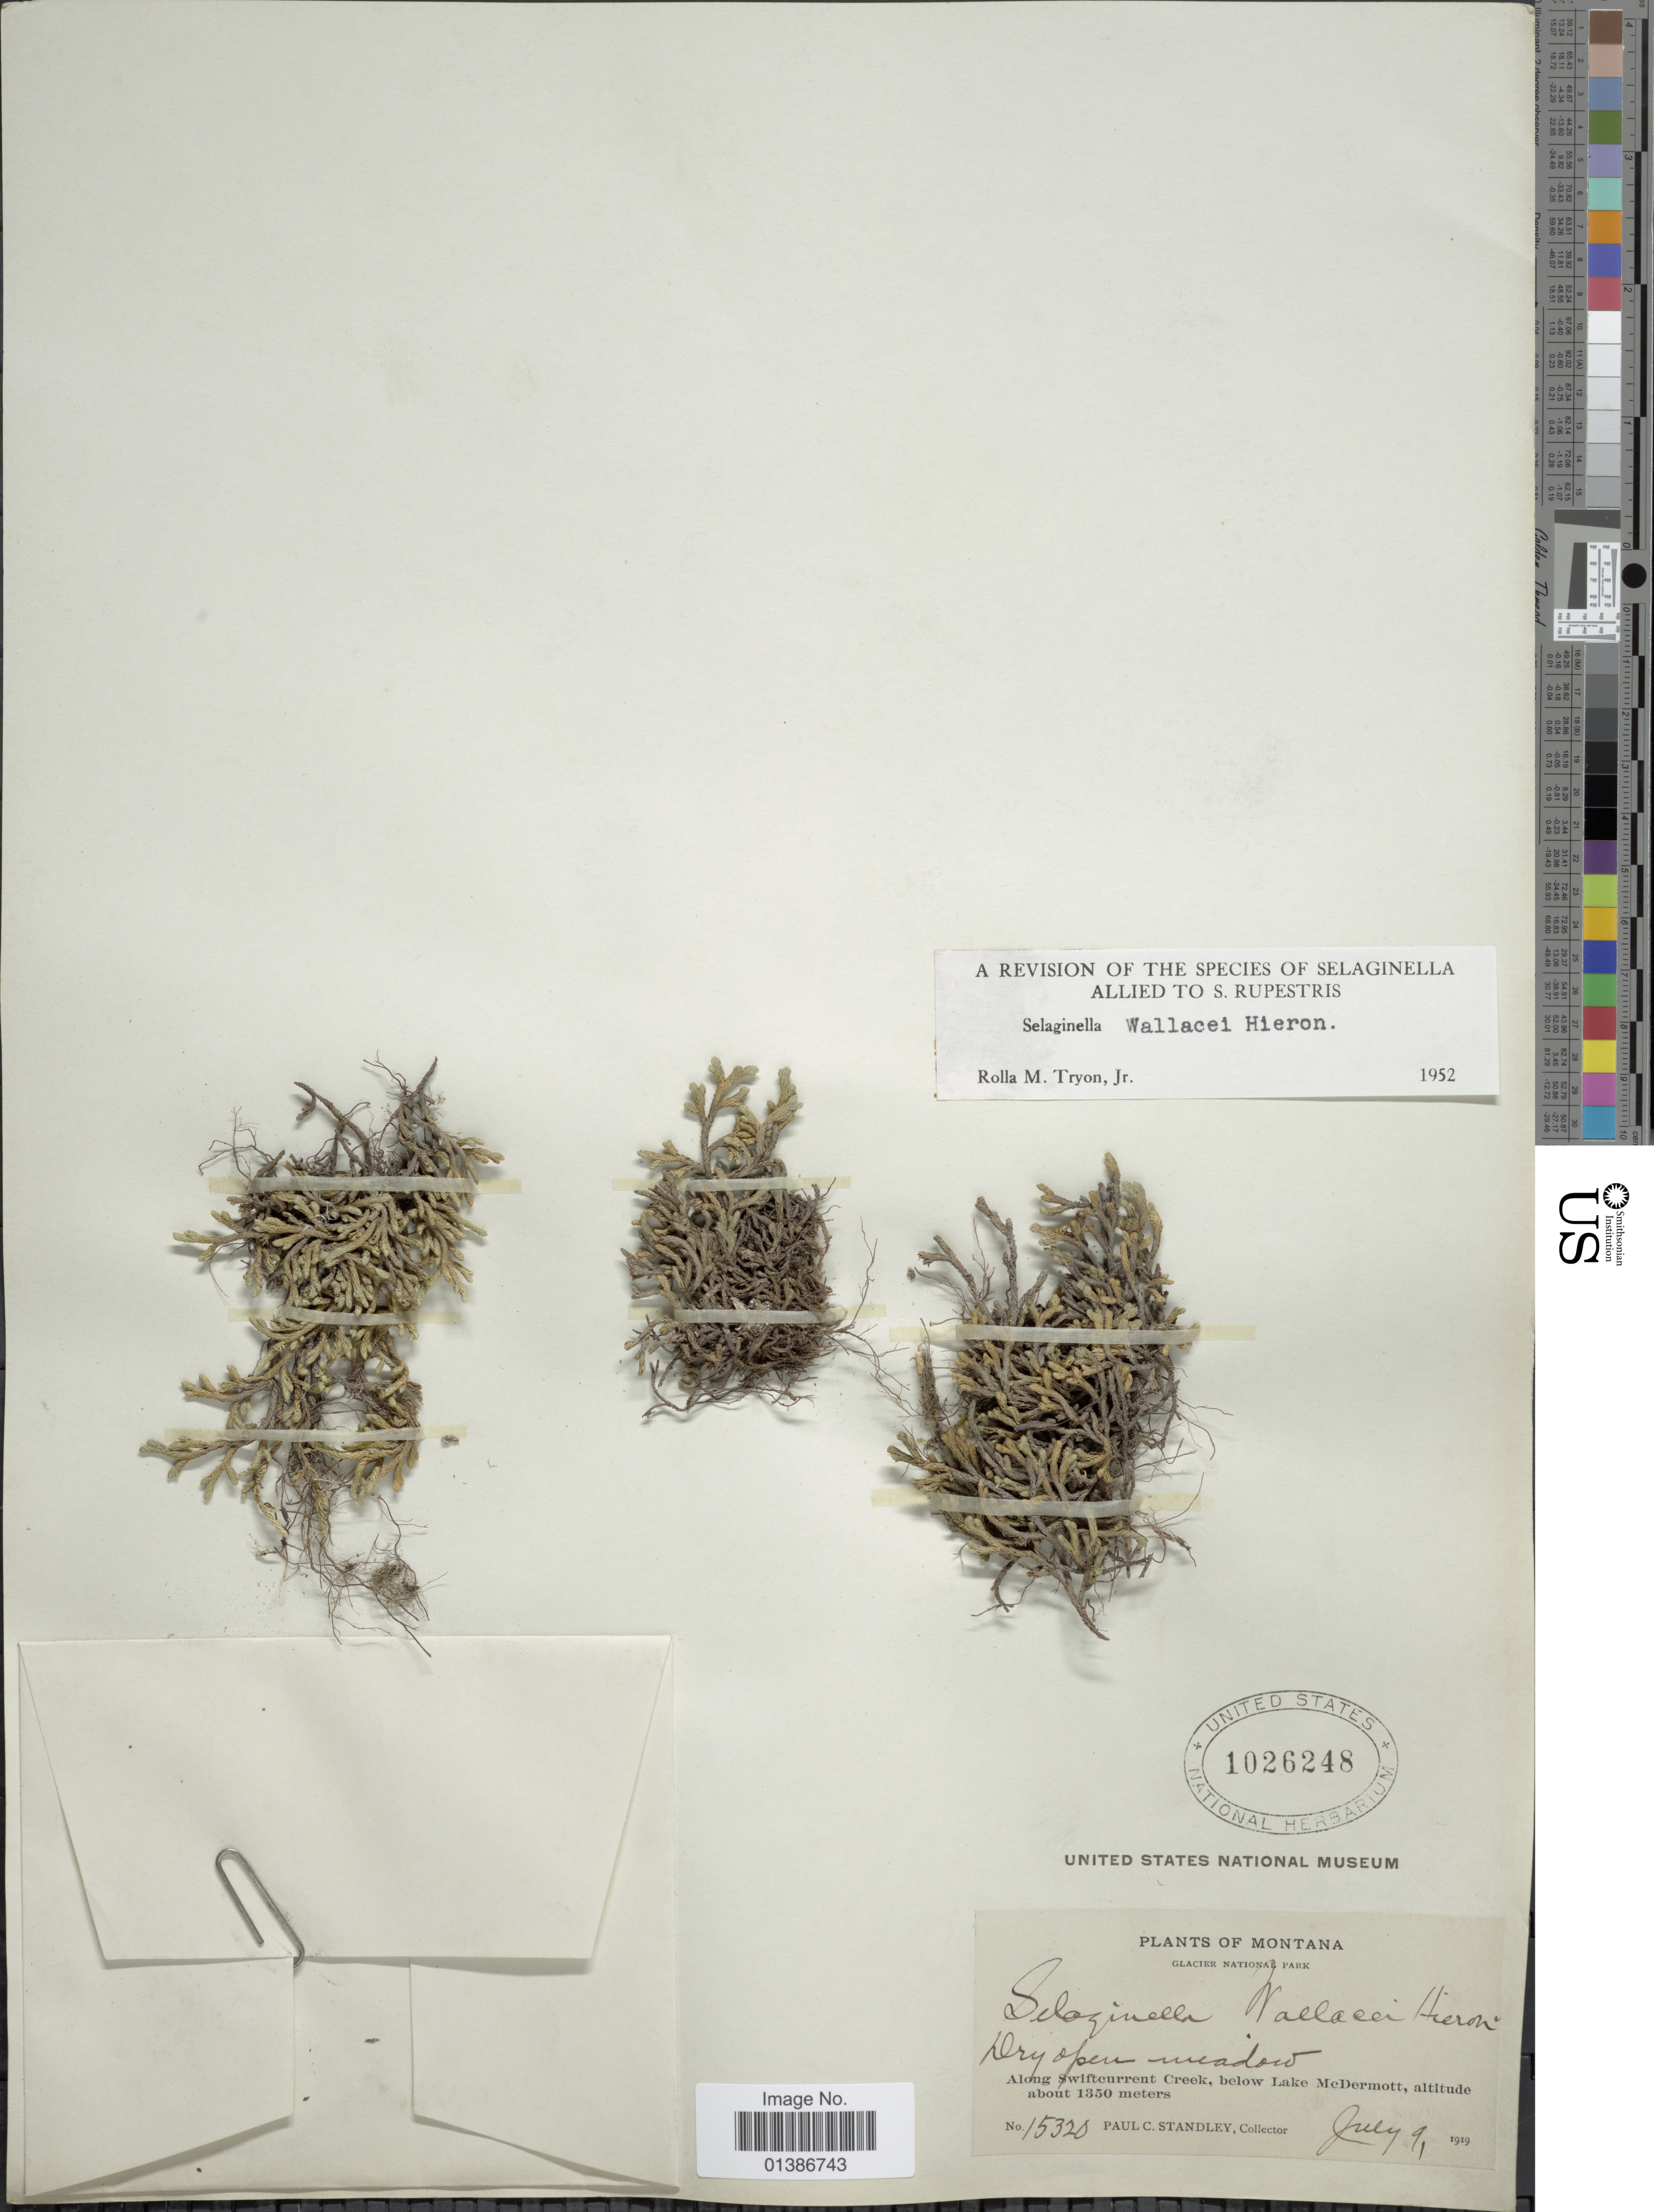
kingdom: Plantae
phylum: Tracheophyta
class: Lycopodiopsida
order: Selaginellales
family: Selaginellaceae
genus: Selaginella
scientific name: Selaginella wallacei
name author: Hieron.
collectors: P. C. Standley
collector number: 15320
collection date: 1919-07-09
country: United States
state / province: Montana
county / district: Glacier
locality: Glacier National Park. Along Swiftcurrent Creek, below Lake McDermott.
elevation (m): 1350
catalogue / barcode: US 1026248